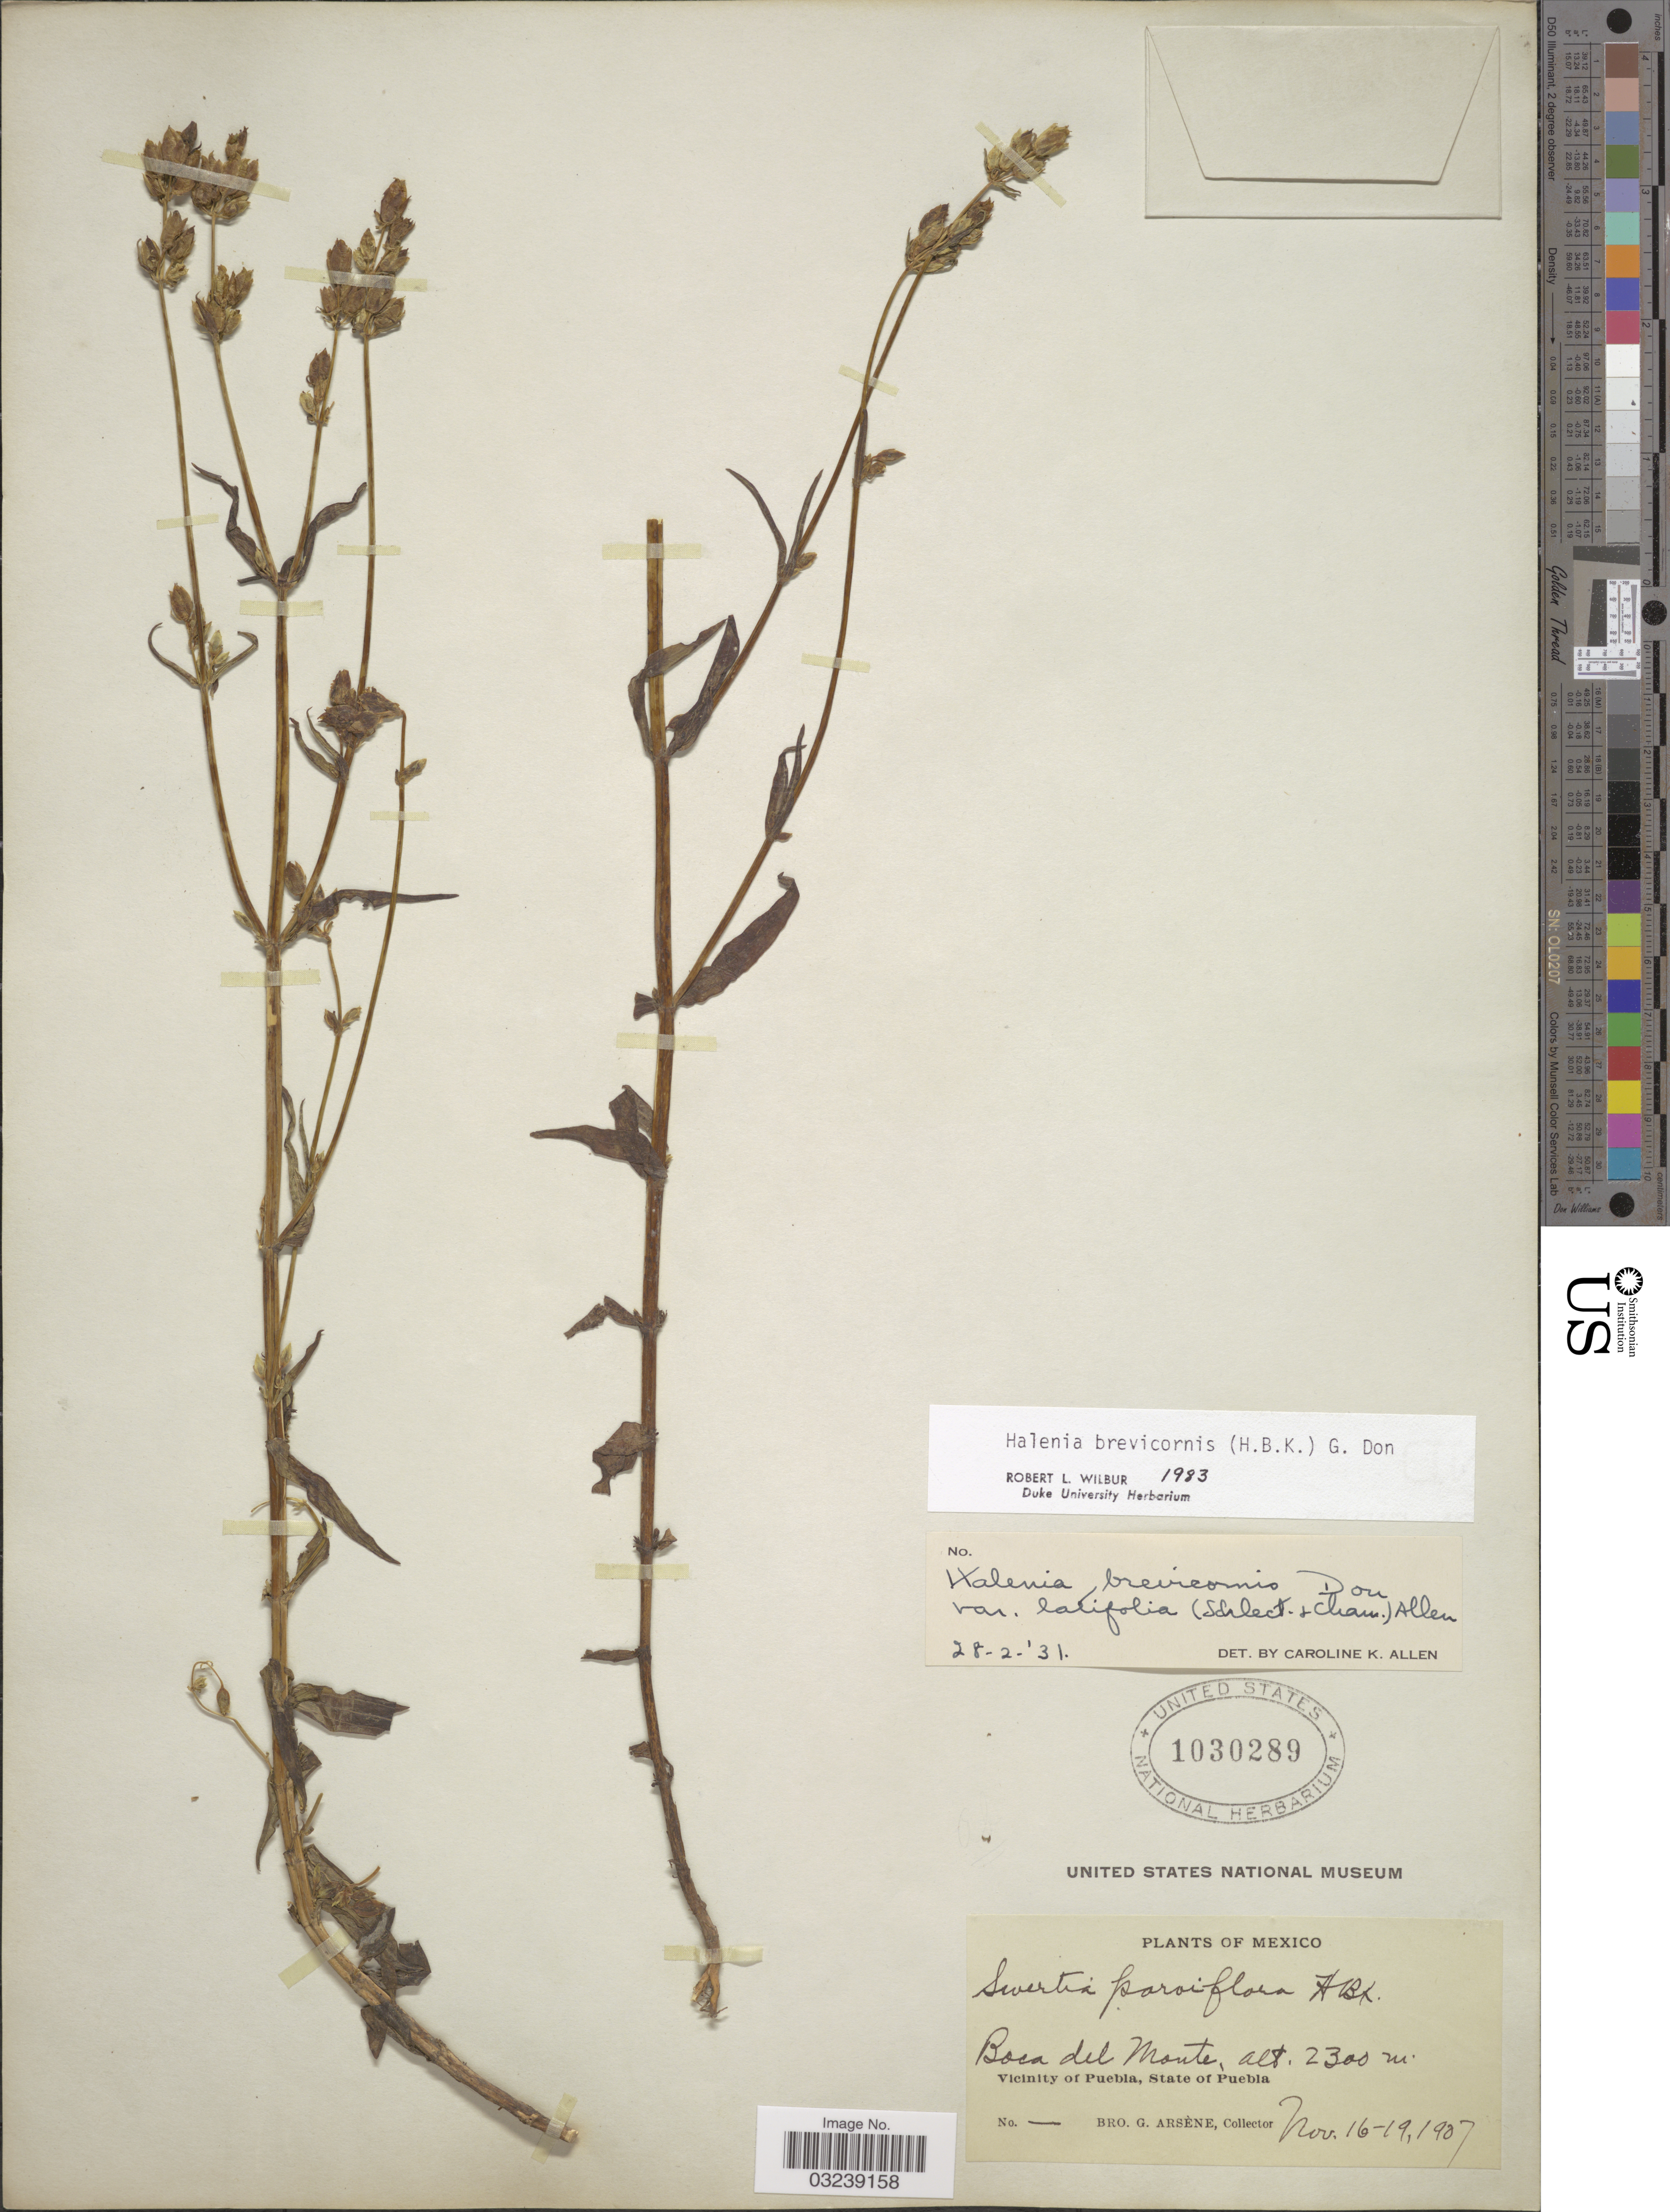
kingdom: Plantae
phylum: Tracheophyta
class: Magnoliopsida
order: Gentianales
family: Gentianaceae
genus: Halenia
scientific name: Halenia brevicornis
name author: (Kunth) G. Don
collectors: Bro. G. Arsène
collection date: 1907-11-16/1907-11-19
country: Mexico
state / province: Puebla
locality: Boca del Monte. Vicinity of Puebla.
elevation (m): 2300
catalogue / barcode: US 1030289